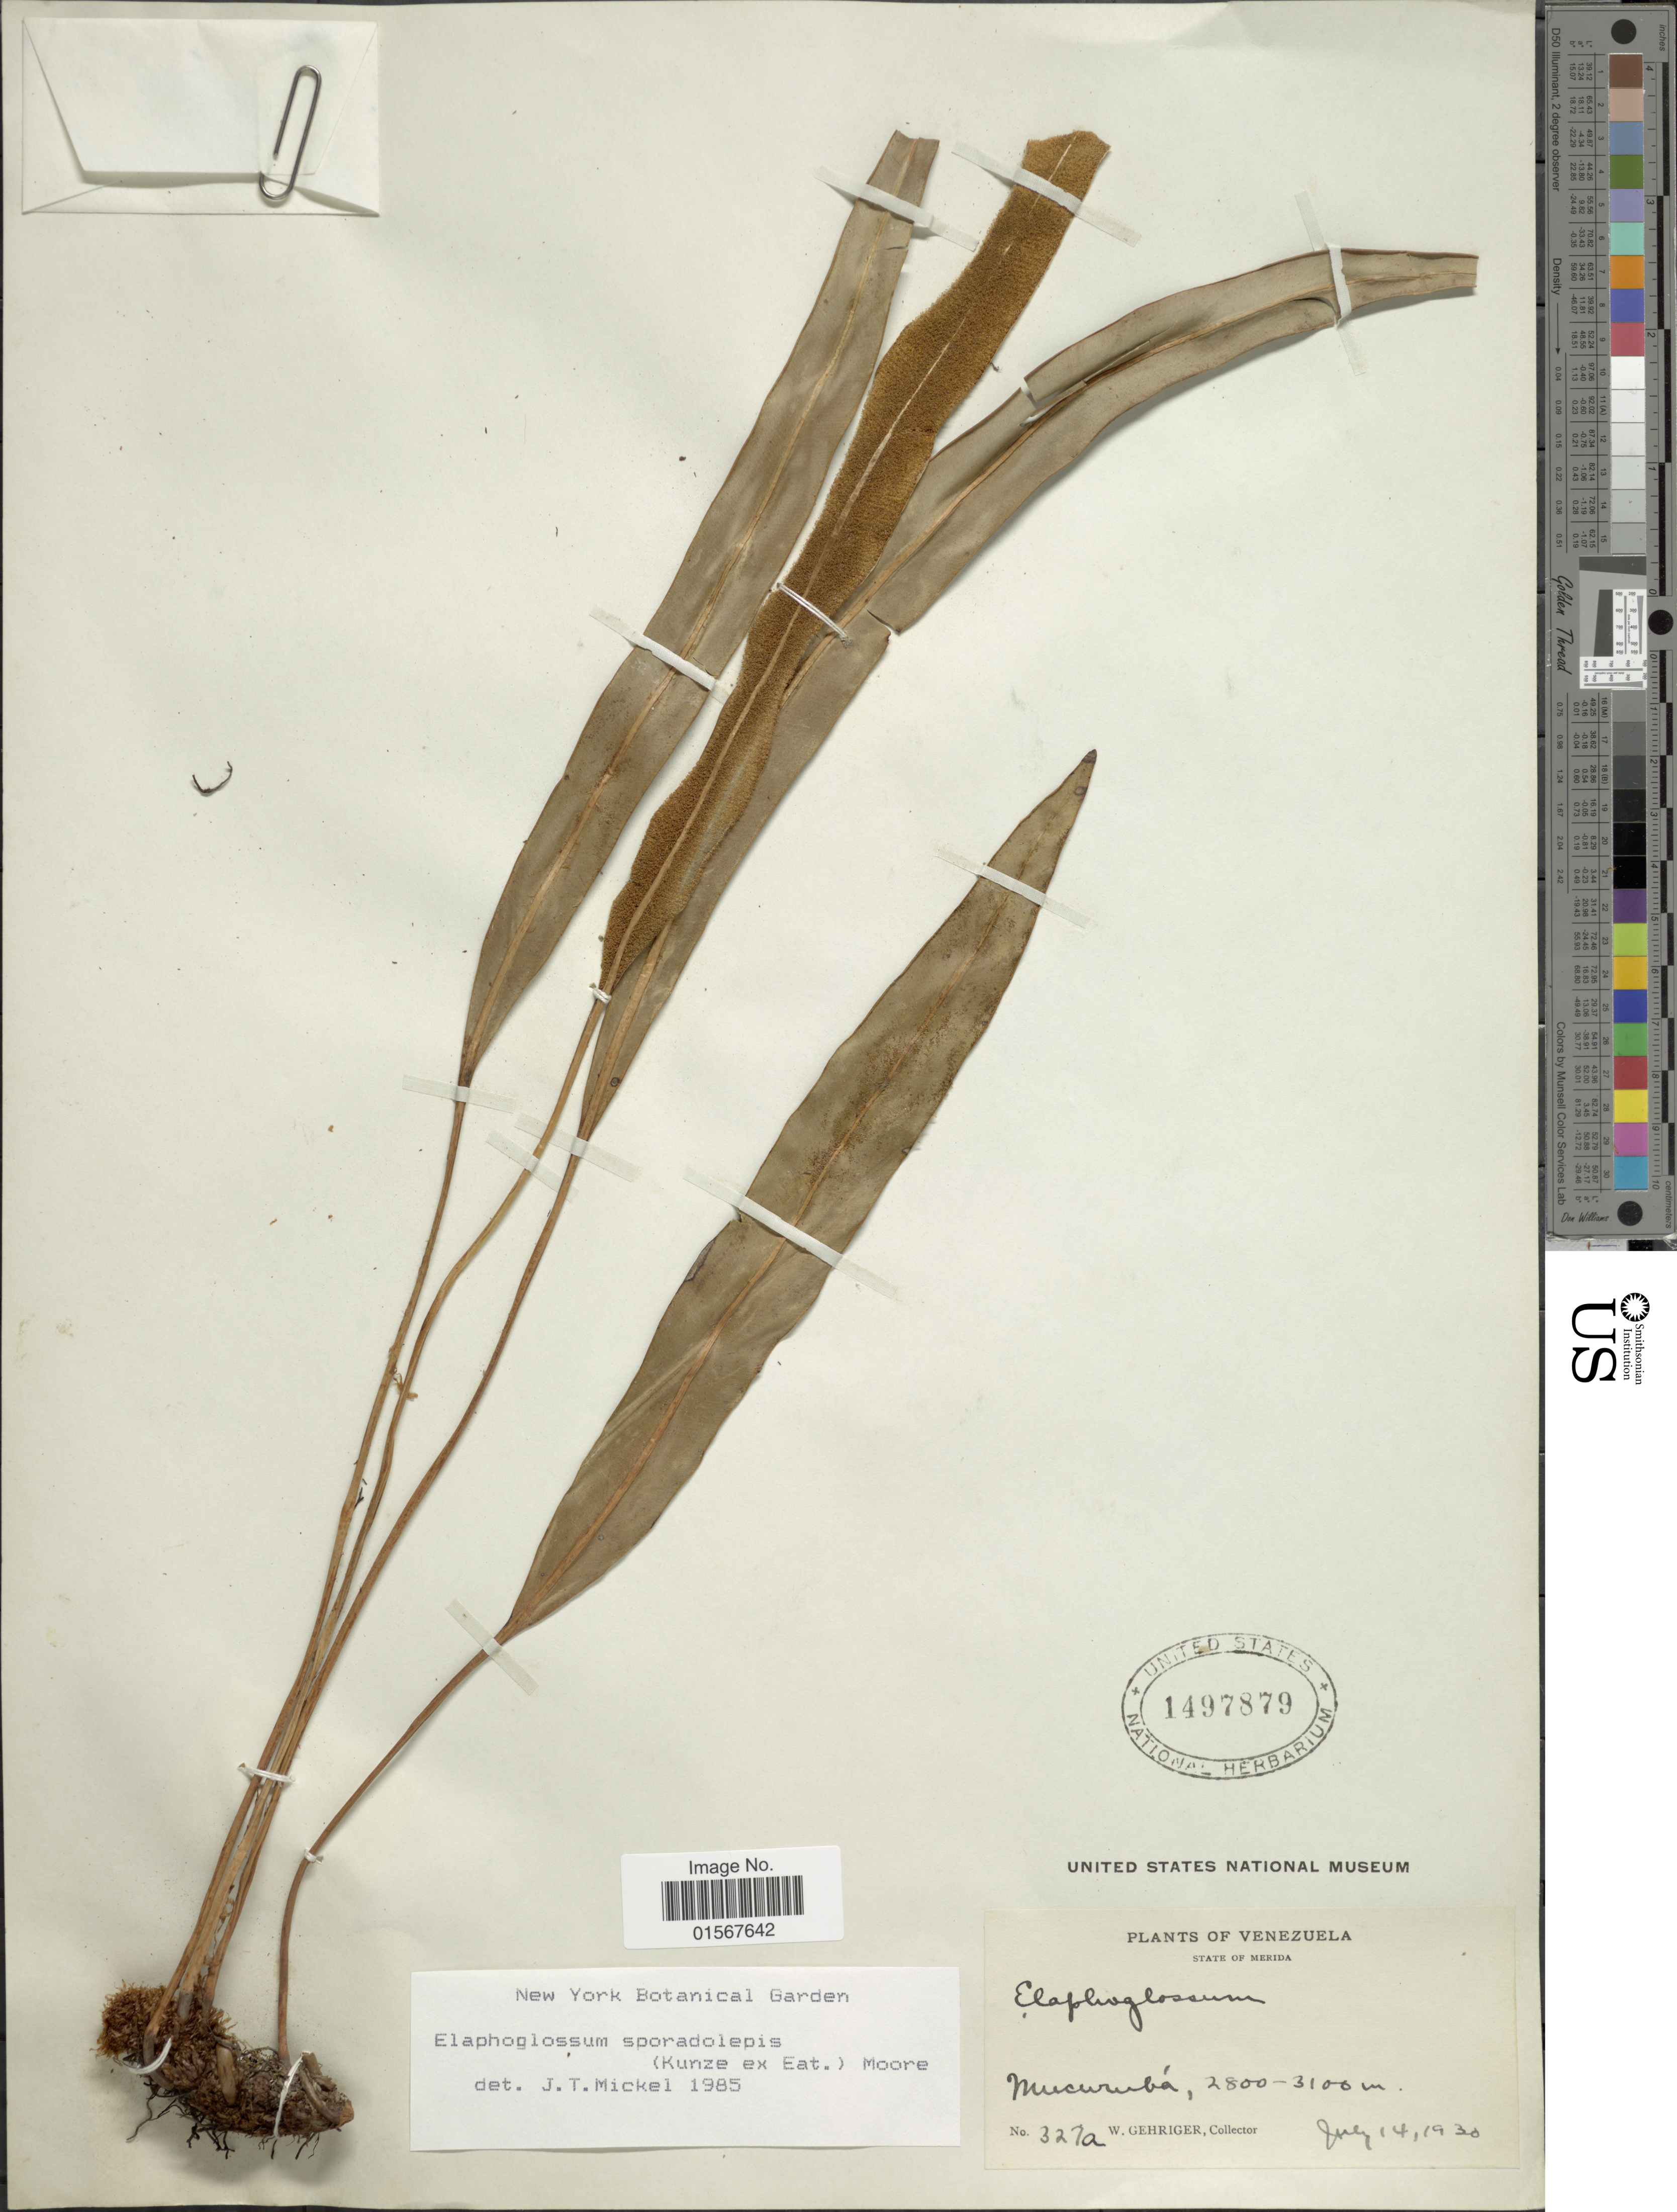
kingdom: Plantae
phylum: Tracheophyta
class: Polypodiopsida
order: Polypodiales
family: Dryopteridaceae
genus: Elaphoglossum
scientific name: Elaphoglossum sporadolepis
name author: (Kunze ex Kuhn) T. Moore ex C. Chr.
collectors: W. Gehriger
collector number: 327a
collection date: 1930-07-14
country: Venezuela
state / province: Mérida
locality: State of Merida, Mucuruba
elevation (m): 2800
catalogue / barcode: US 1497879